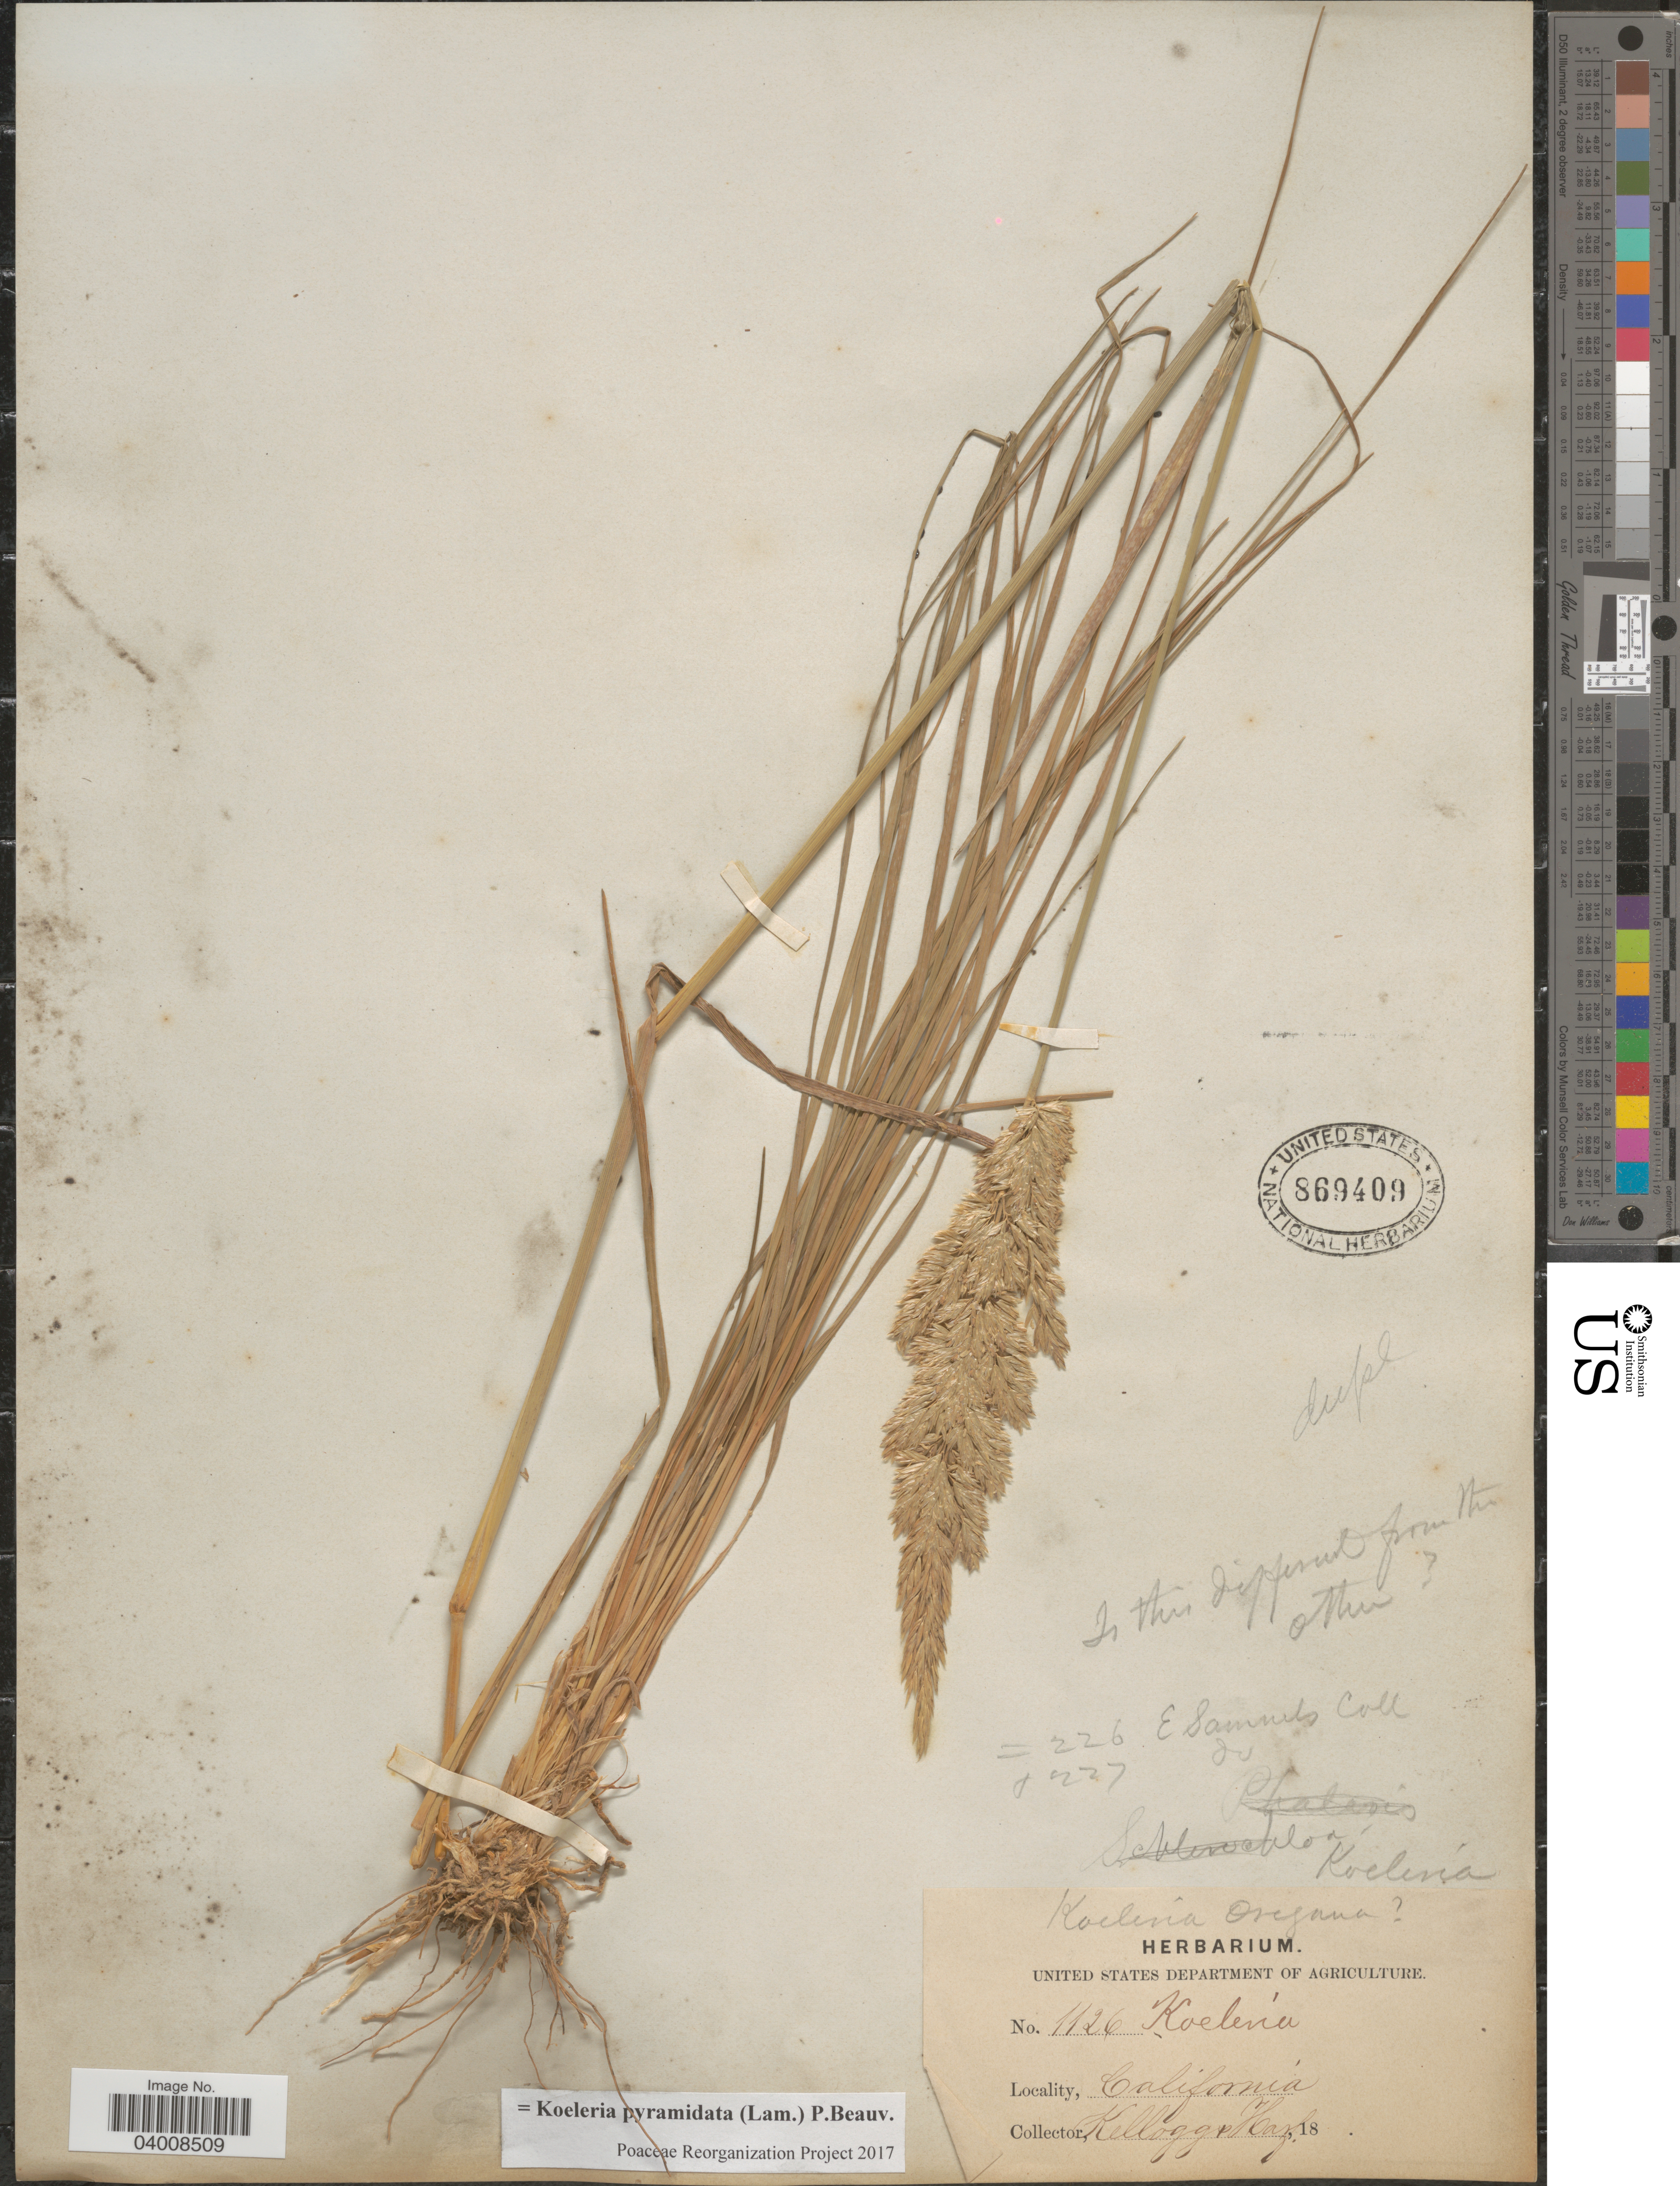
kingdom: Plantae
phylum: Tracheophyta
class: Liliopsida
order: Poales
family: Poaceae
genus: Koeleria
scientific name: Koeleria spicata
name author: (L.) Barberá et al.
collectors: -- Kellogg & Harford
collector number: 1126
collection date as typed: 18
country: United States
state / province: California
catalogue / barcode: US 869409